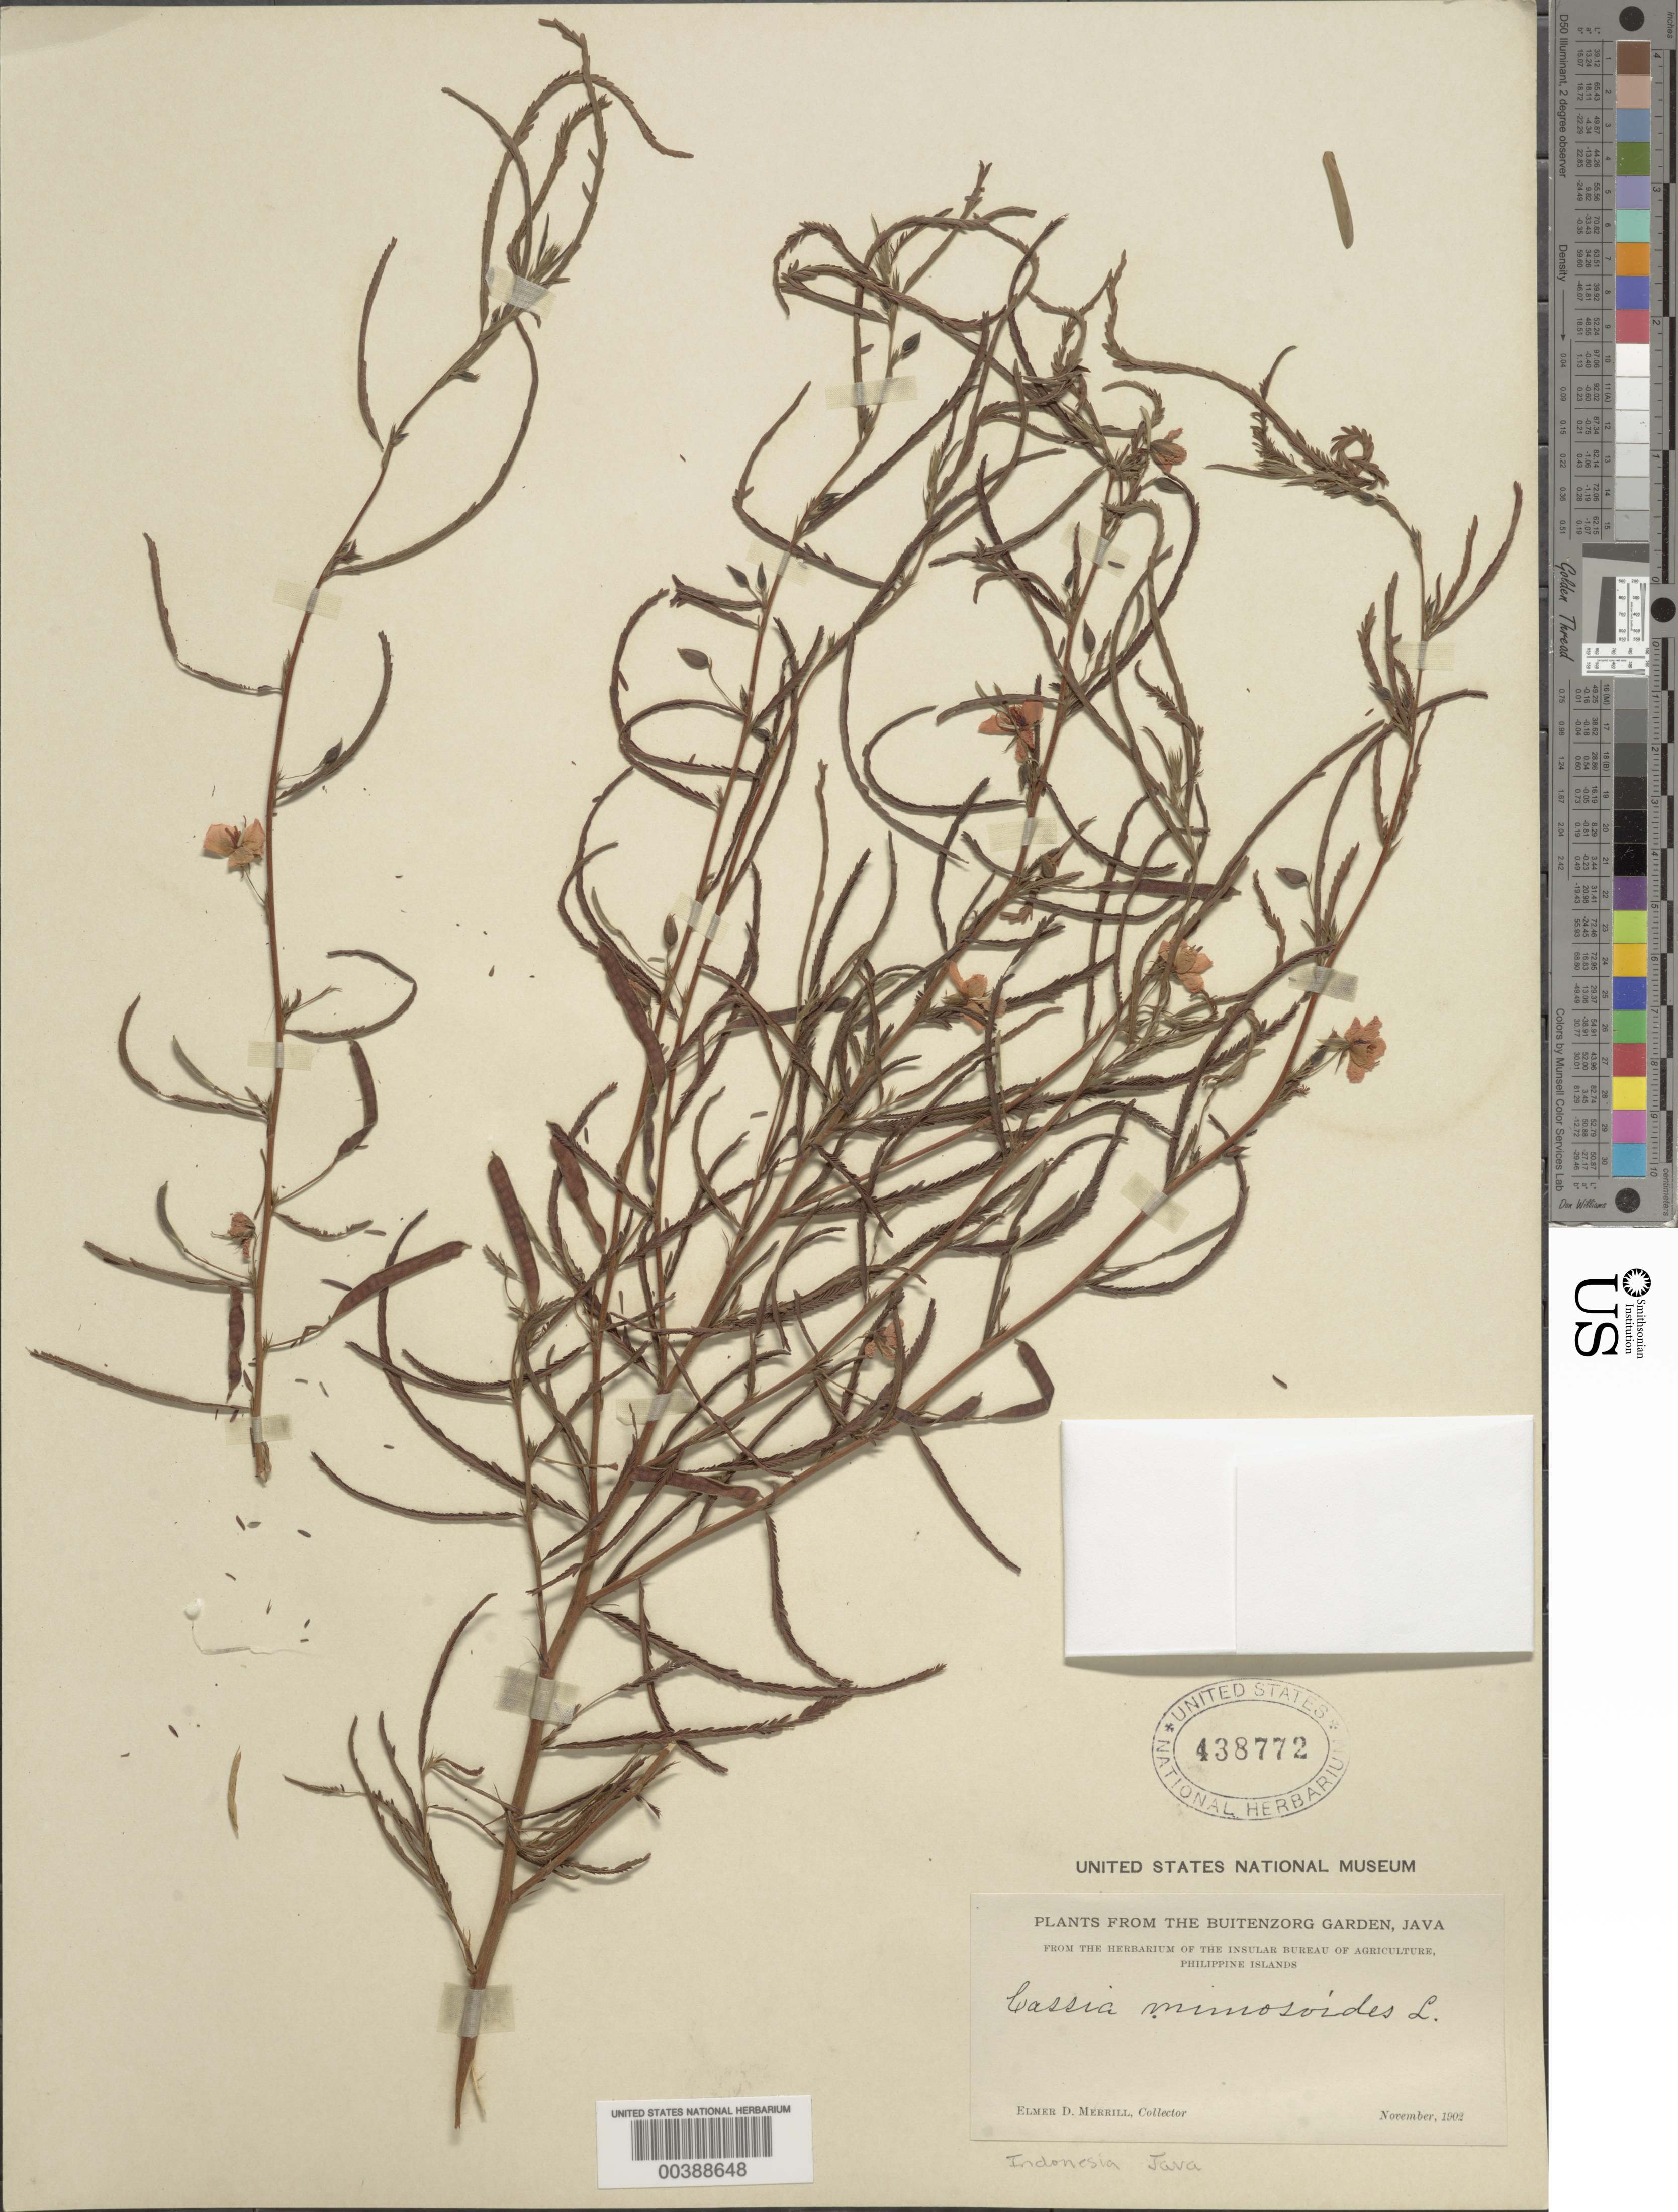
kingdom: Plantae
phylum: Tracheophyta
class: Magnoliopsida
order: Fabales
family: Fabaceae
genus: Chamaecrista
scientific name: Chamaecrista mimosoides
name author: (L.) Greene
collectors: E. D. Merrill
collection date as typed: Nov 1902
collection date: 1902-11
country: Indonesia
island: Java I.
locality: Buitenzorg garden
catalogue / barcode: US 438772